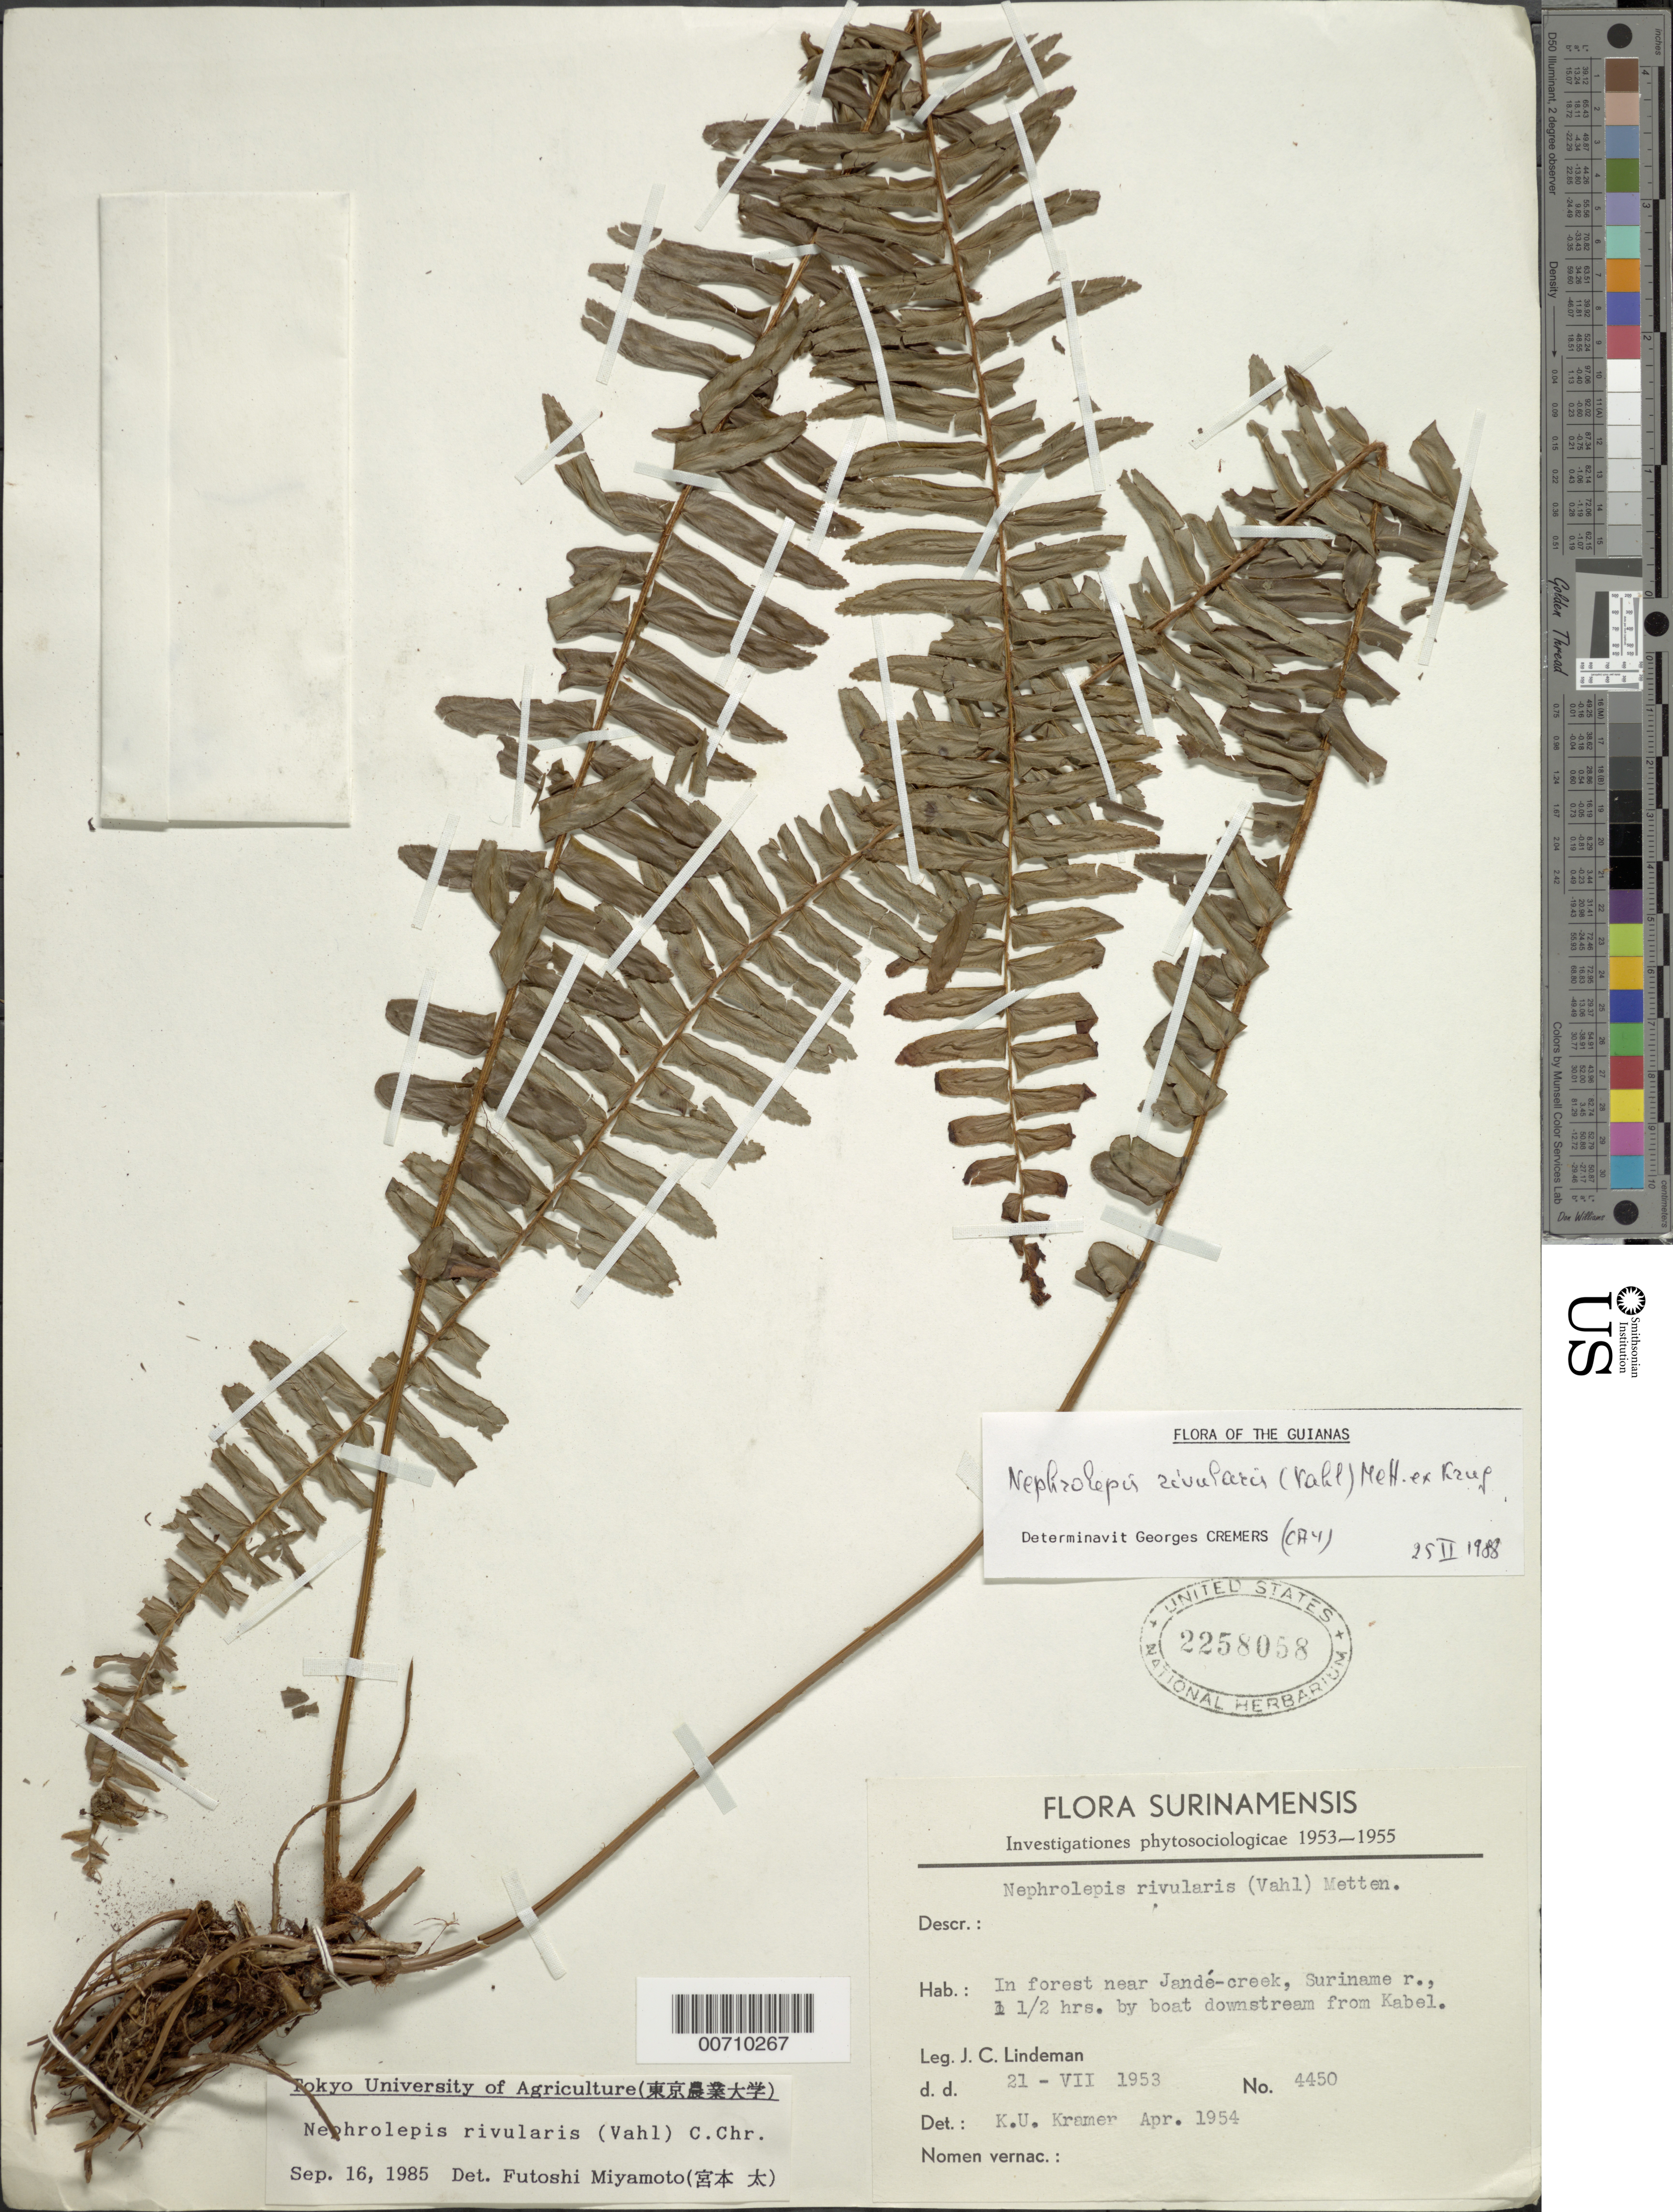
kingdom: Plantae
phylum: Tracheophyta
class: Polypodiopsida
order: Polypodiales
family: Nephrolepidaceae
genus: Nephrolepis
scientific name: Nephrolepis rivularis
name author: (Vahl) Mett. ex Krug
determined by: Cremers, Georges A.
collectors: J. C. Lindeman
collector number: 4450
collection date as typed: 21-Jul-53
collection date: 1953-07-21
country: Suriname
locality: Jandé Creek vic., Surinam R., 1 1/2 hrs. by boat downstream from Kabel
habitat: Forest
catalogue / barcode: US 2558058